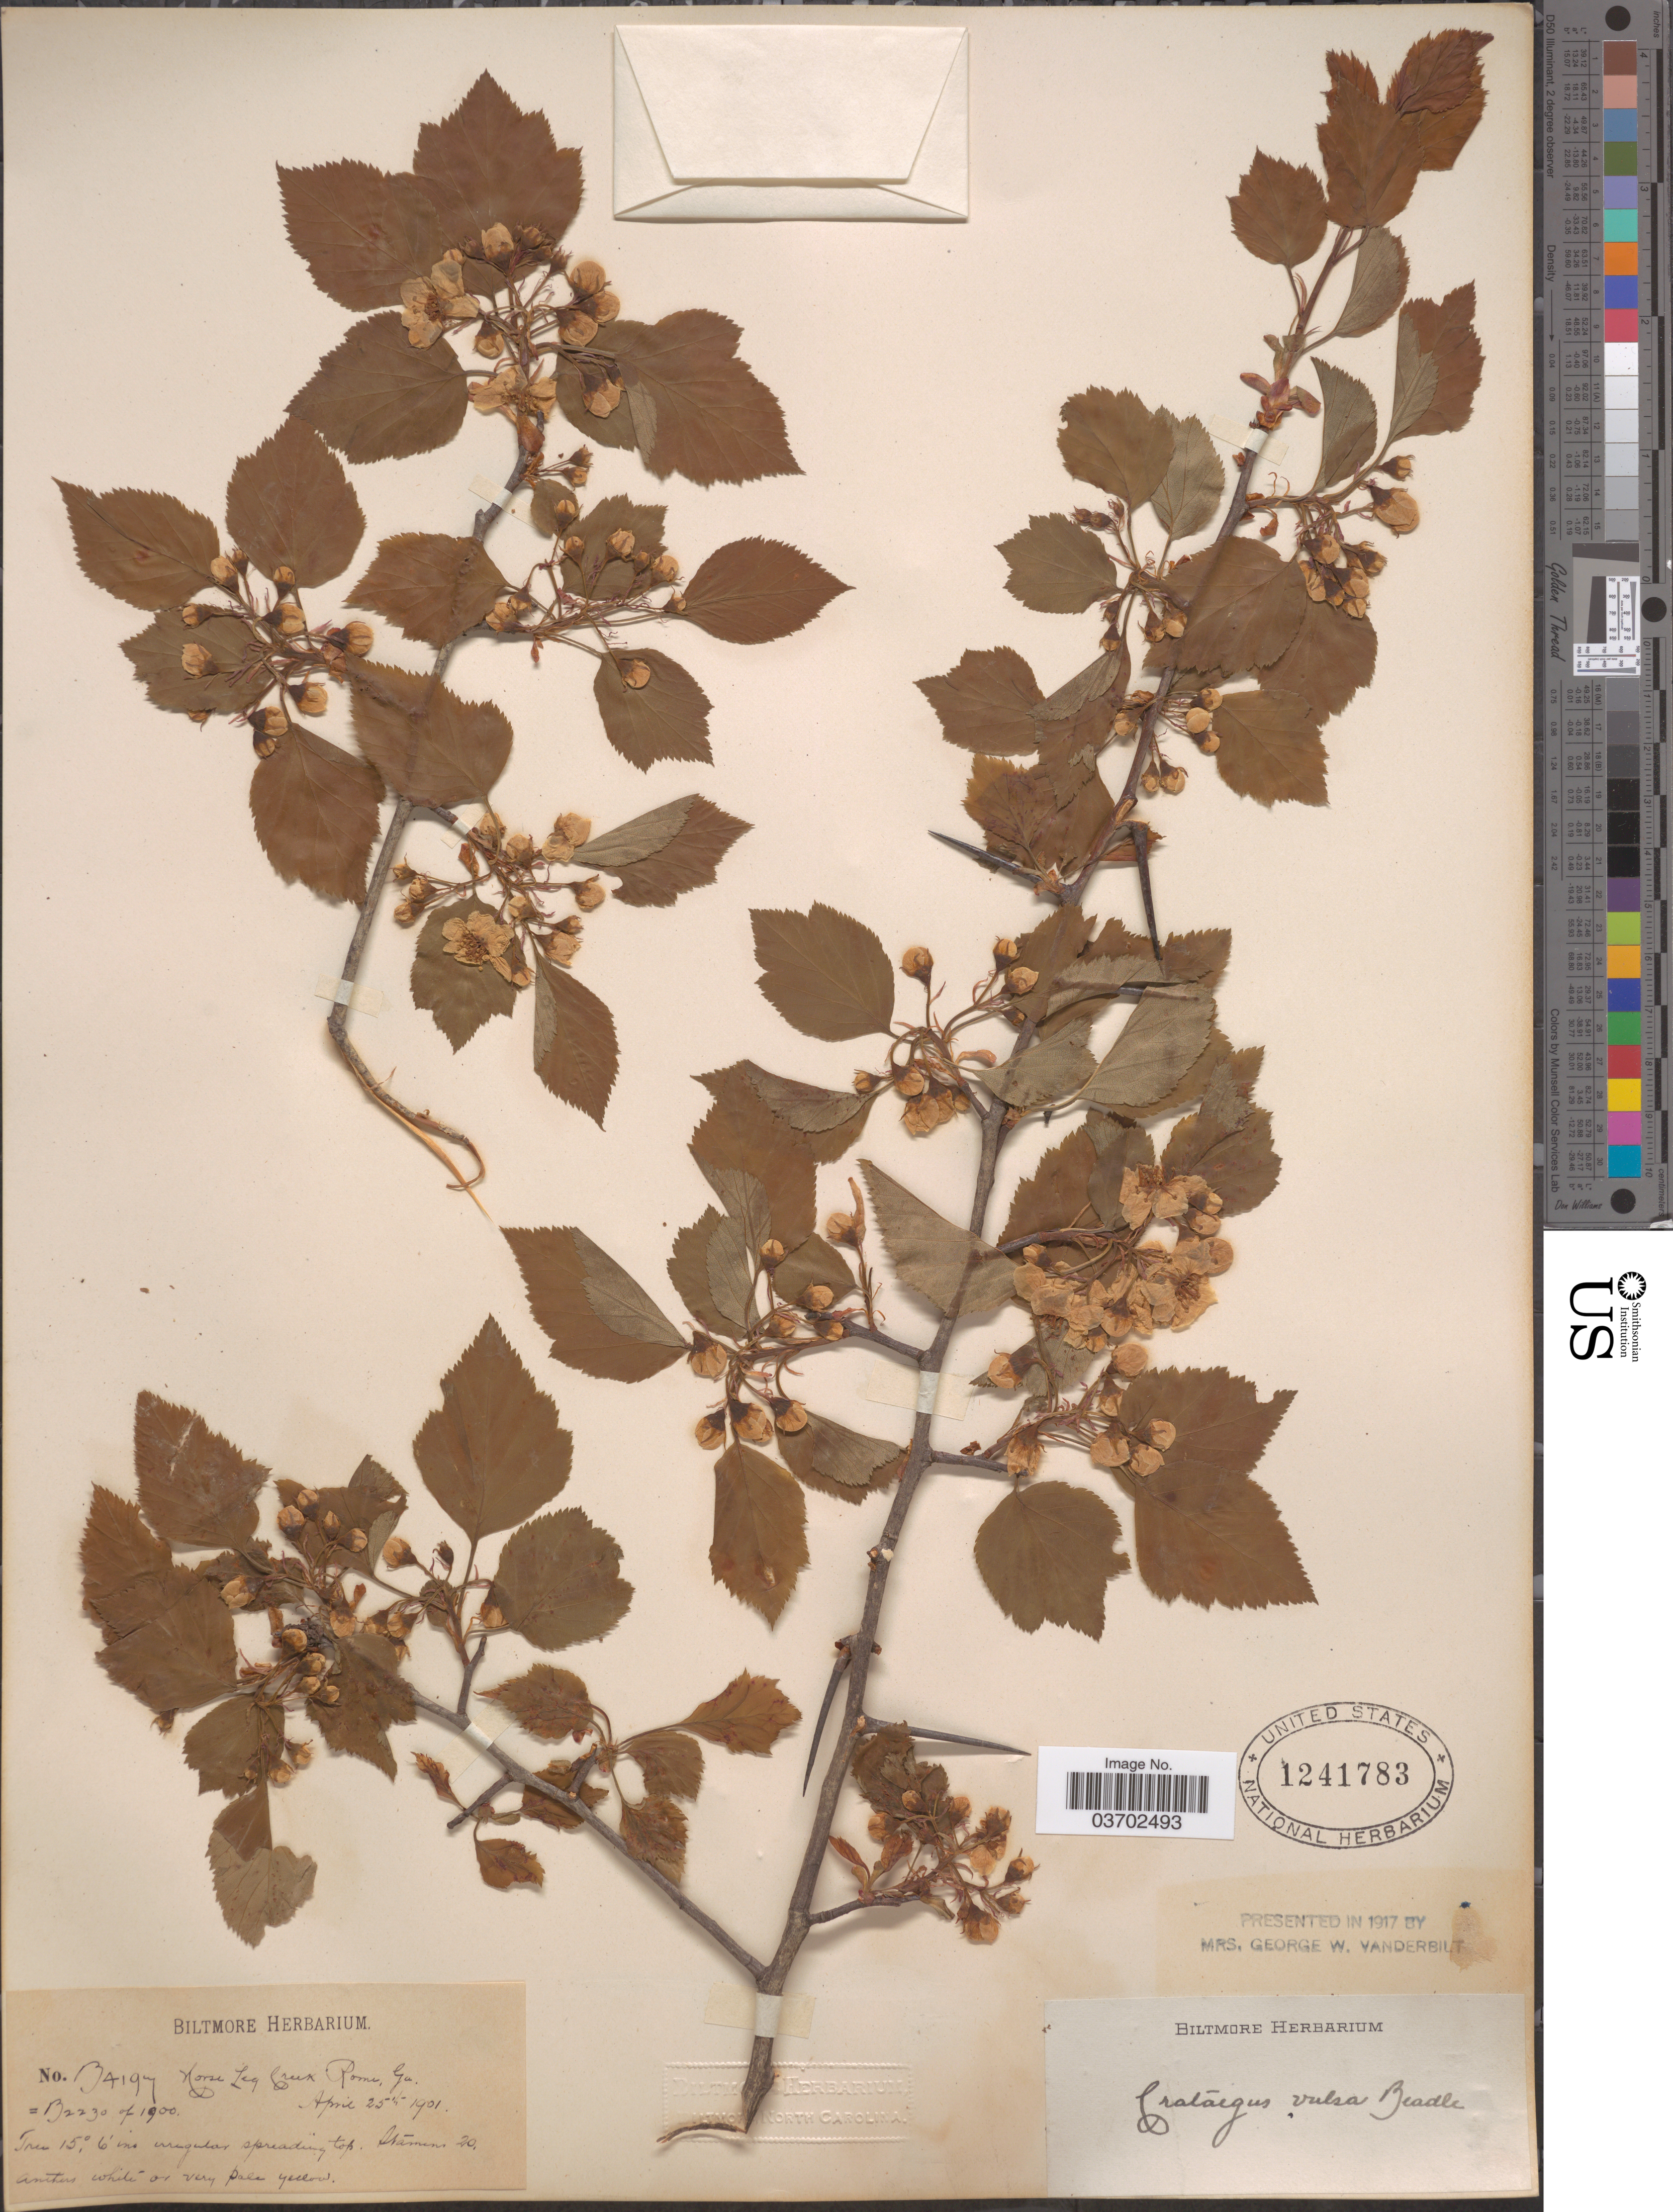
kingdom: Plantae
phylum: Tracheophyta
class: Magnoliopsida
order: Rosales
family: Rosaceae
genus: Crataegus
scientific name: Crataegus vulsa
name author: Beadle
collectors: ex herb. Biltmore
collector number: B4197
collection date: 1901-04-25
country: United States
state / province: Georgia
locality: Horse Leg Creek, Rome.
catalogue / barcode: US 1241783